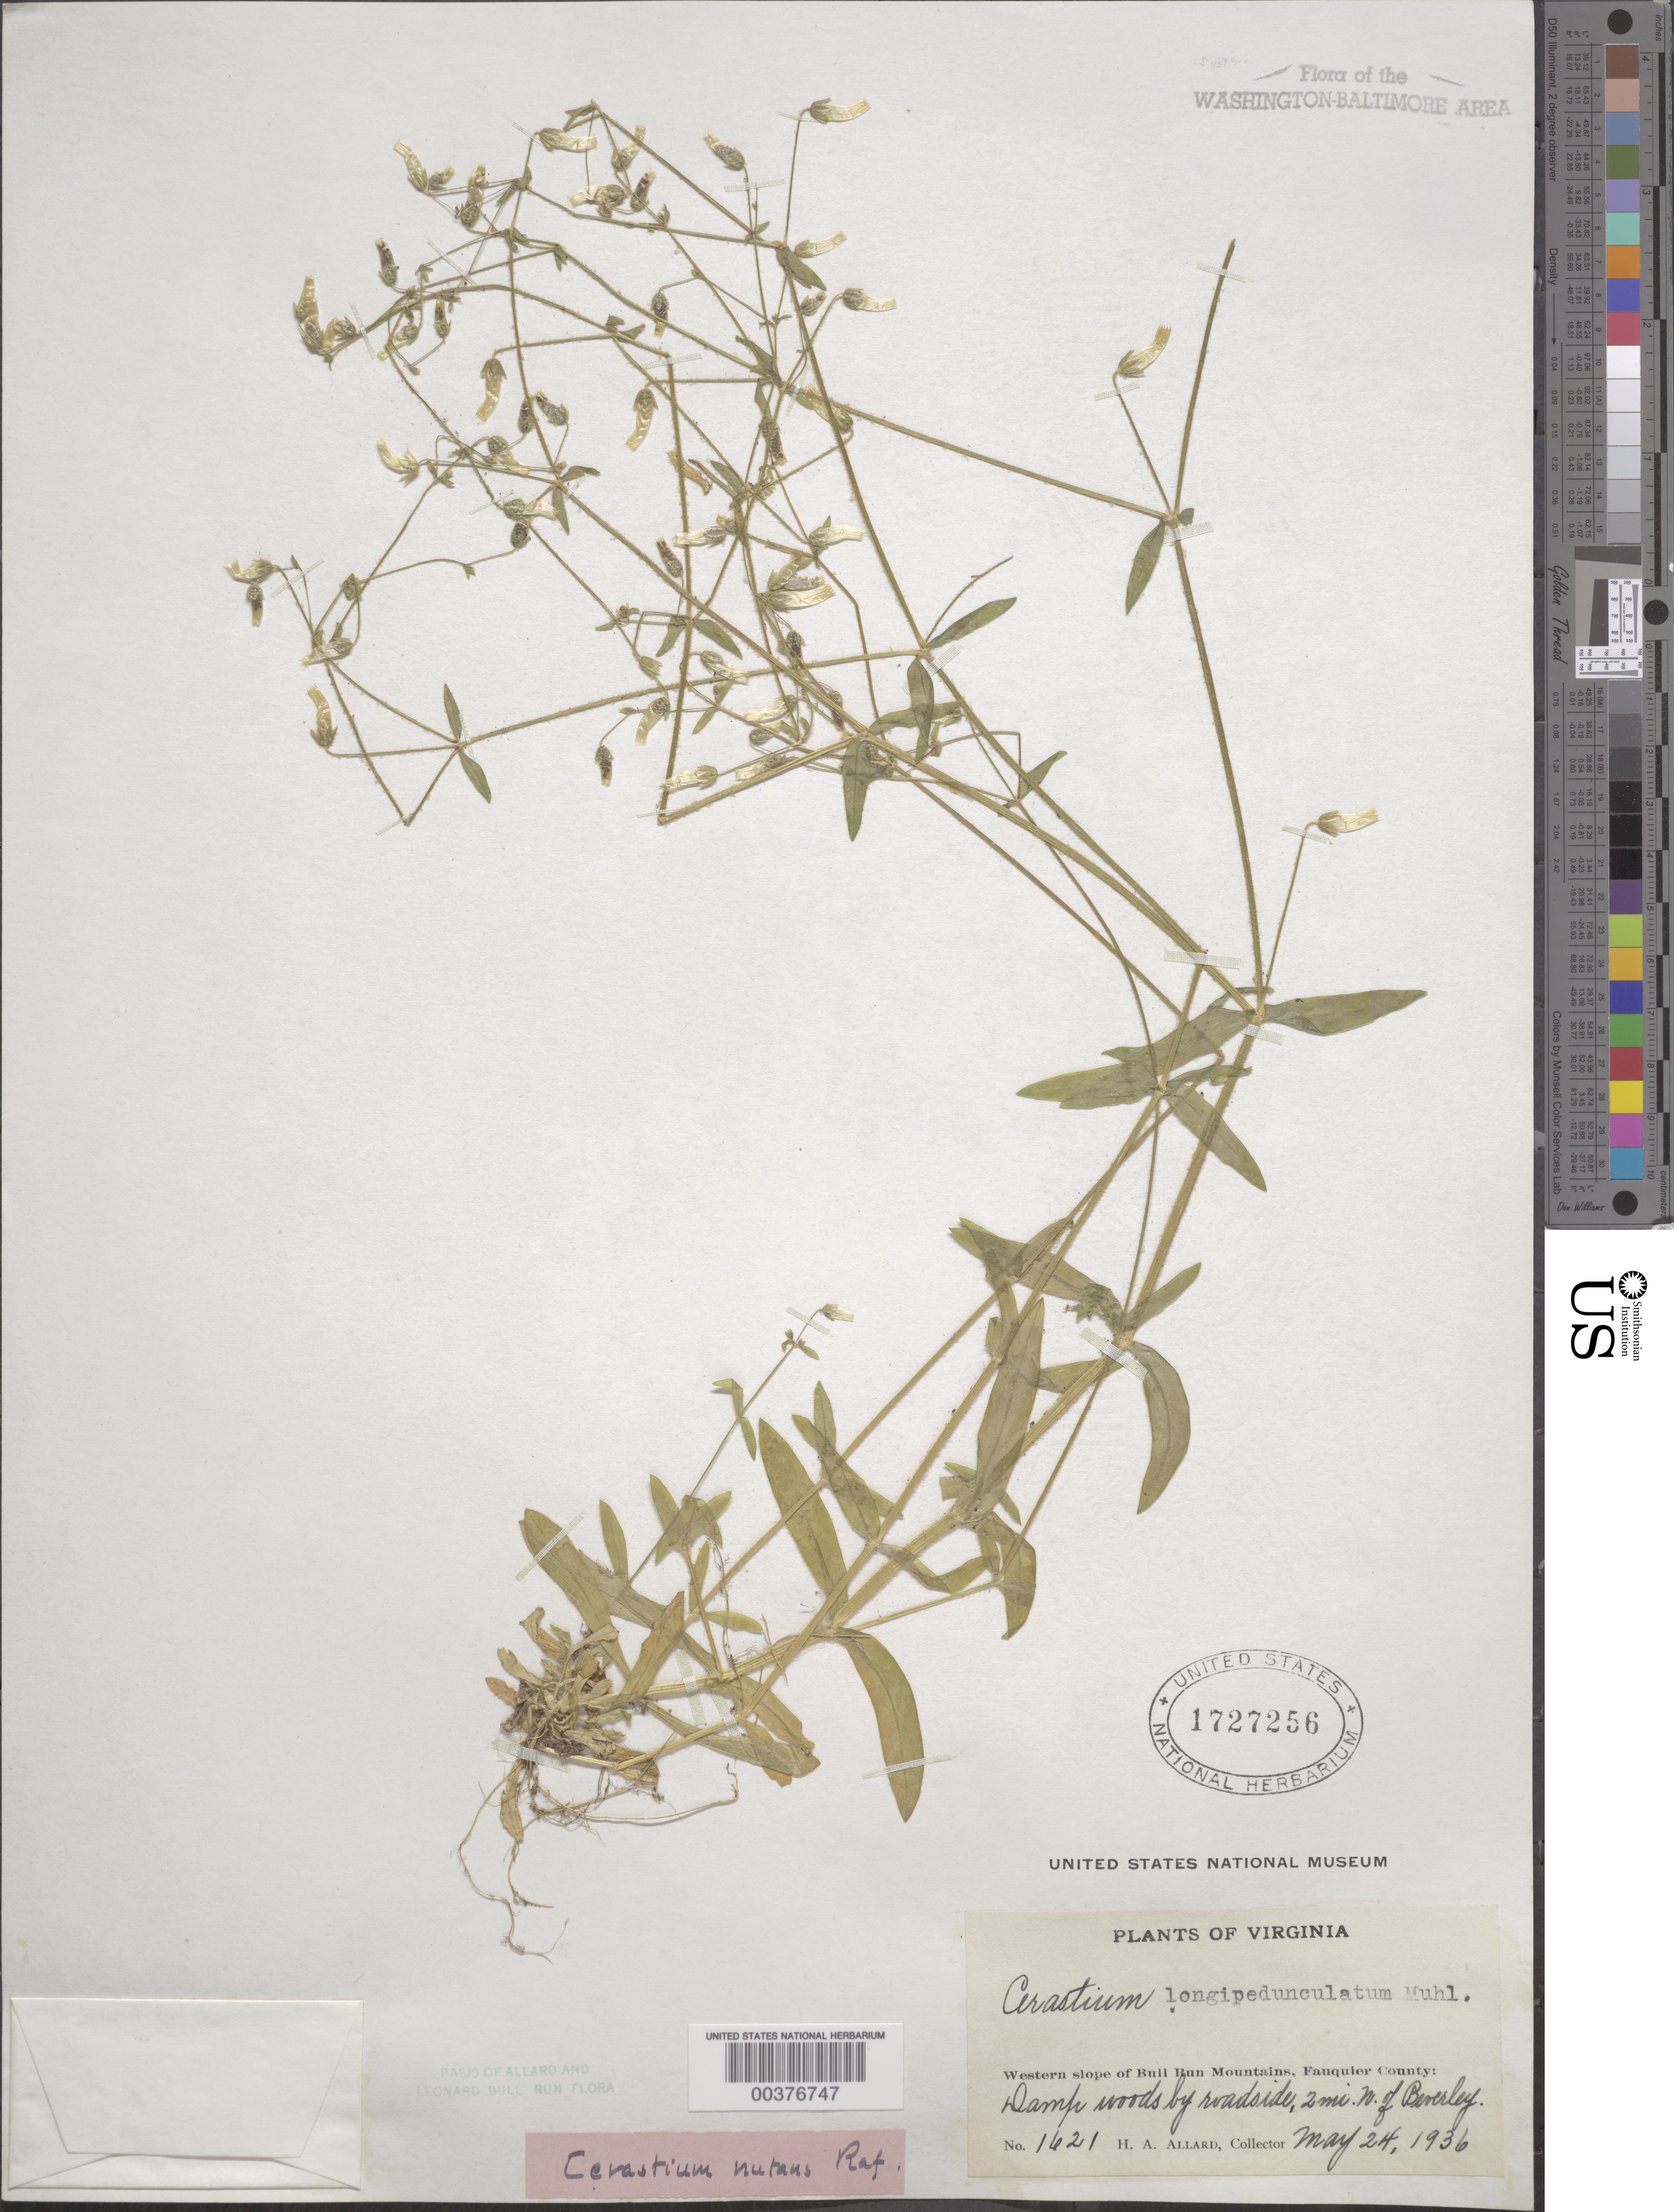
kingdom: Plantae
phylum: Tracheophyta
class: Magnoliopsida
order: Caryophyllales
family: Caryophyllaceae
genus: Cerastium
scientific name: Cerastium nutans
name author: Raf.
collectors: H. A. Allard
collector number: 1621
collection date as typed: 24 May 1936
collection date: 1936-05-24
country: United States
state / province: Virginia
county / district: Fauquier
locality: North of Beverley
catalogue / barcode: US 1727256